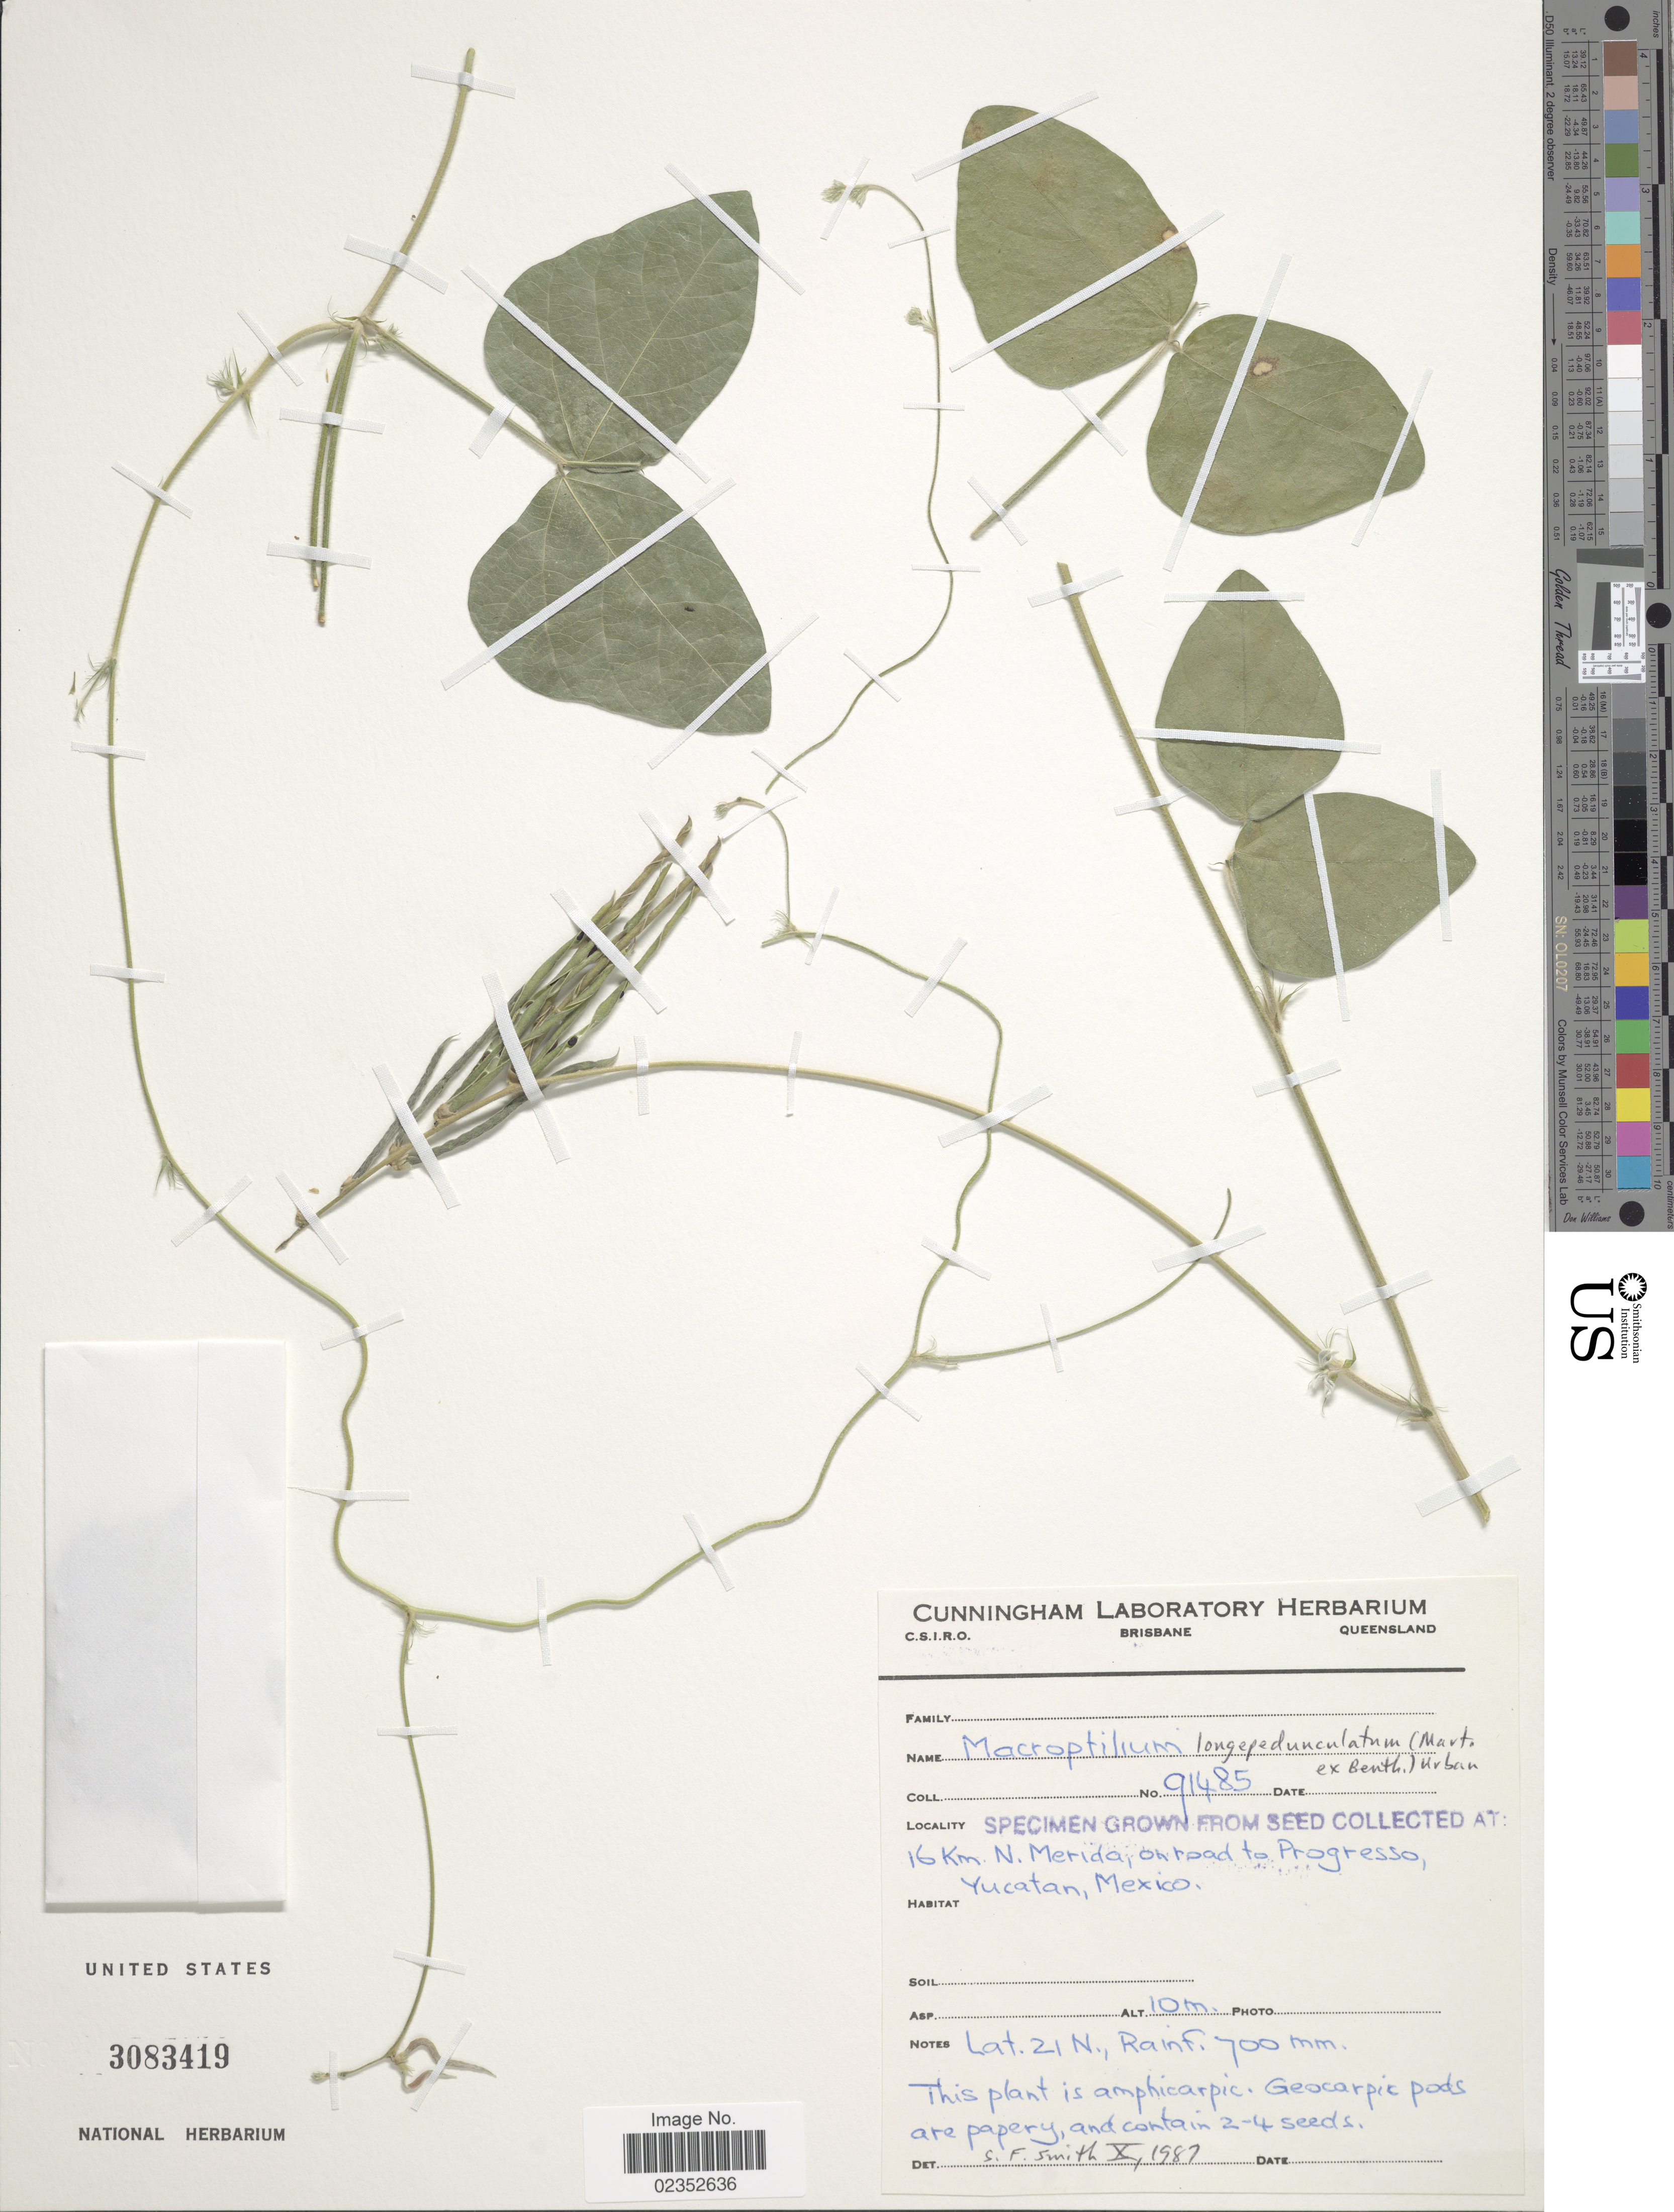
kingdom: Plantae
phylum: Tracheophyta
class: Magnoliopsida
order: Fabales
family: Fabaceae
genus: Macroptilium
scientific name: Macroptilium longepedunculatum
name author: (Benth.) Urb.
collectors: Ex Herb. Cunningham Laboratory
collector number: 91485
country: Mexico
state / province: Yucatán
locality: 16 km N. Merida, on road to Progresso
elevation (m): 10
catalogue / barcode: US 3083419